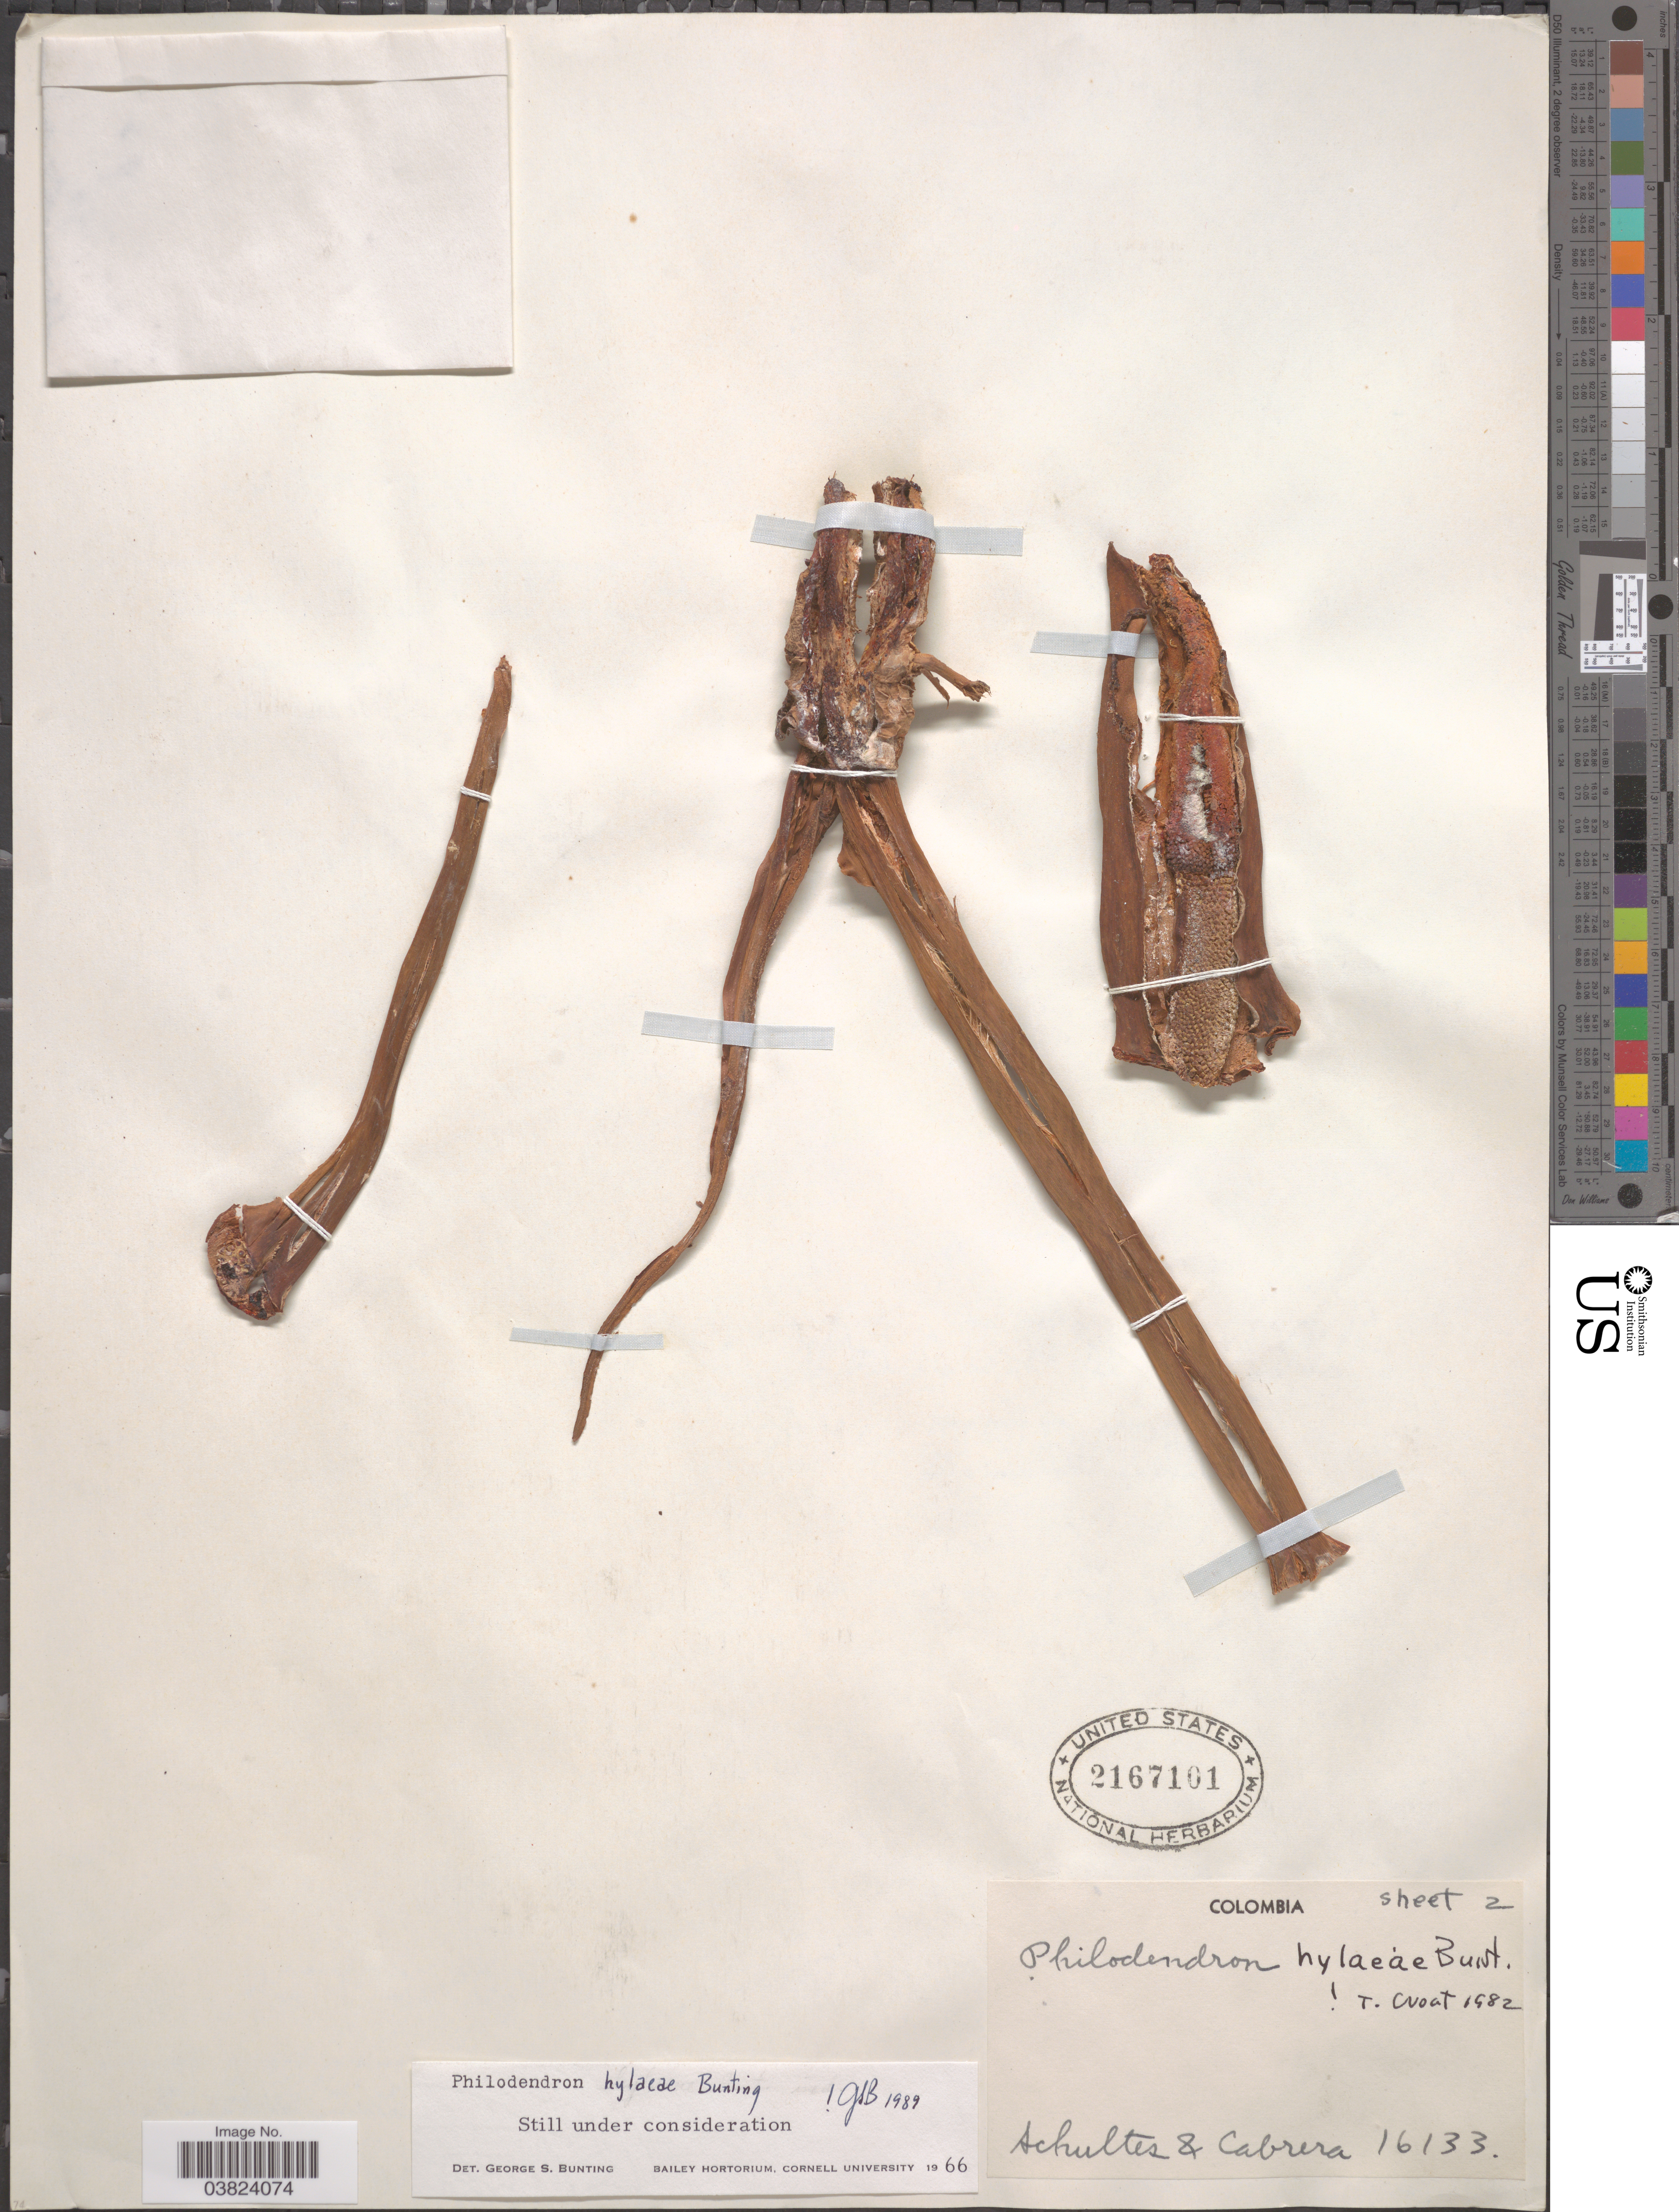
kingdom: Plantae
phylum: Tracheophyta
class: Liliopsida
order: Alismatales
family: Araceae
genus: Philodendron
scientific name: Philodendron hylaeae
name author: G.S. Bunting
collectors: -- Schultes & Cabrera, --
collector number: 16133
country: Colombia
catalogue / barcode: US 2167101